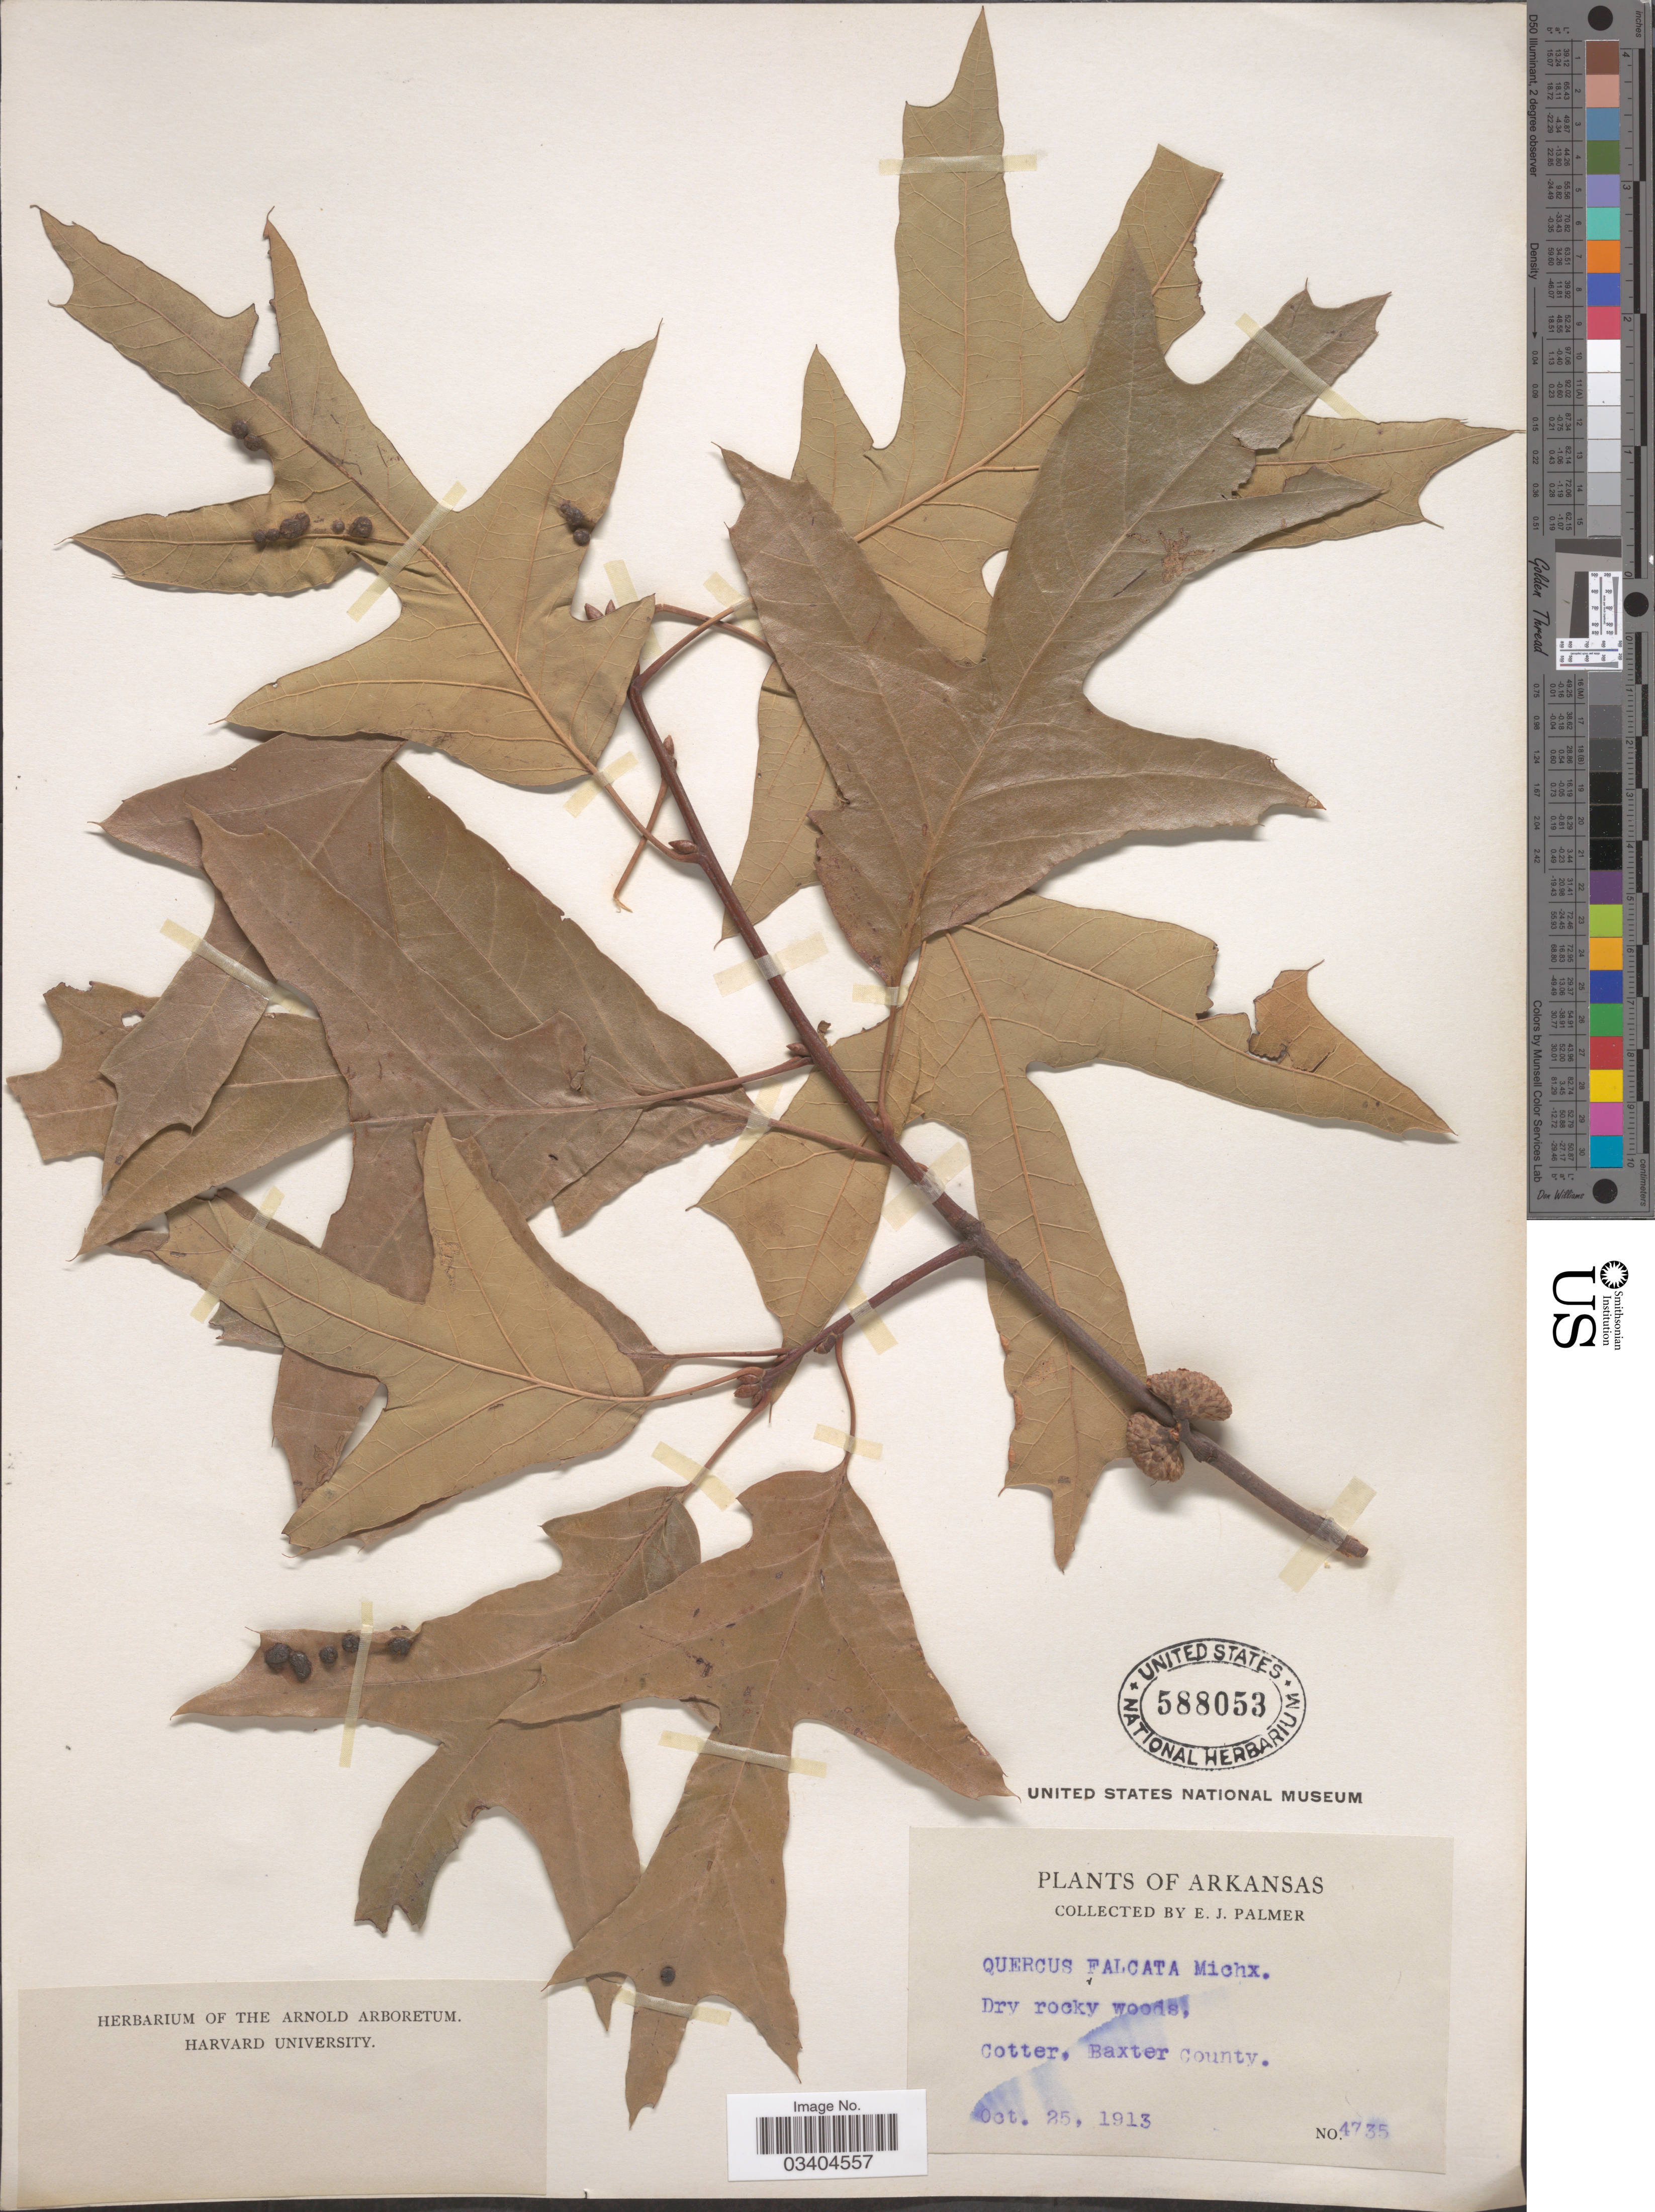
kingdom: Plantae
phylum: Tracheophyta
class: Magnoliopsida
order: Fagales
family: Fagaceae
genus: Quercus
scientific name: Quercus falcata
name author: Michx.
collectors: E. J. Palmer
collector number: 4735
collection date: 1913-10-25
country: United States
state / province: Arkansas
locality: Cotter, Baxter County.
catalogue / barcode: US 588053